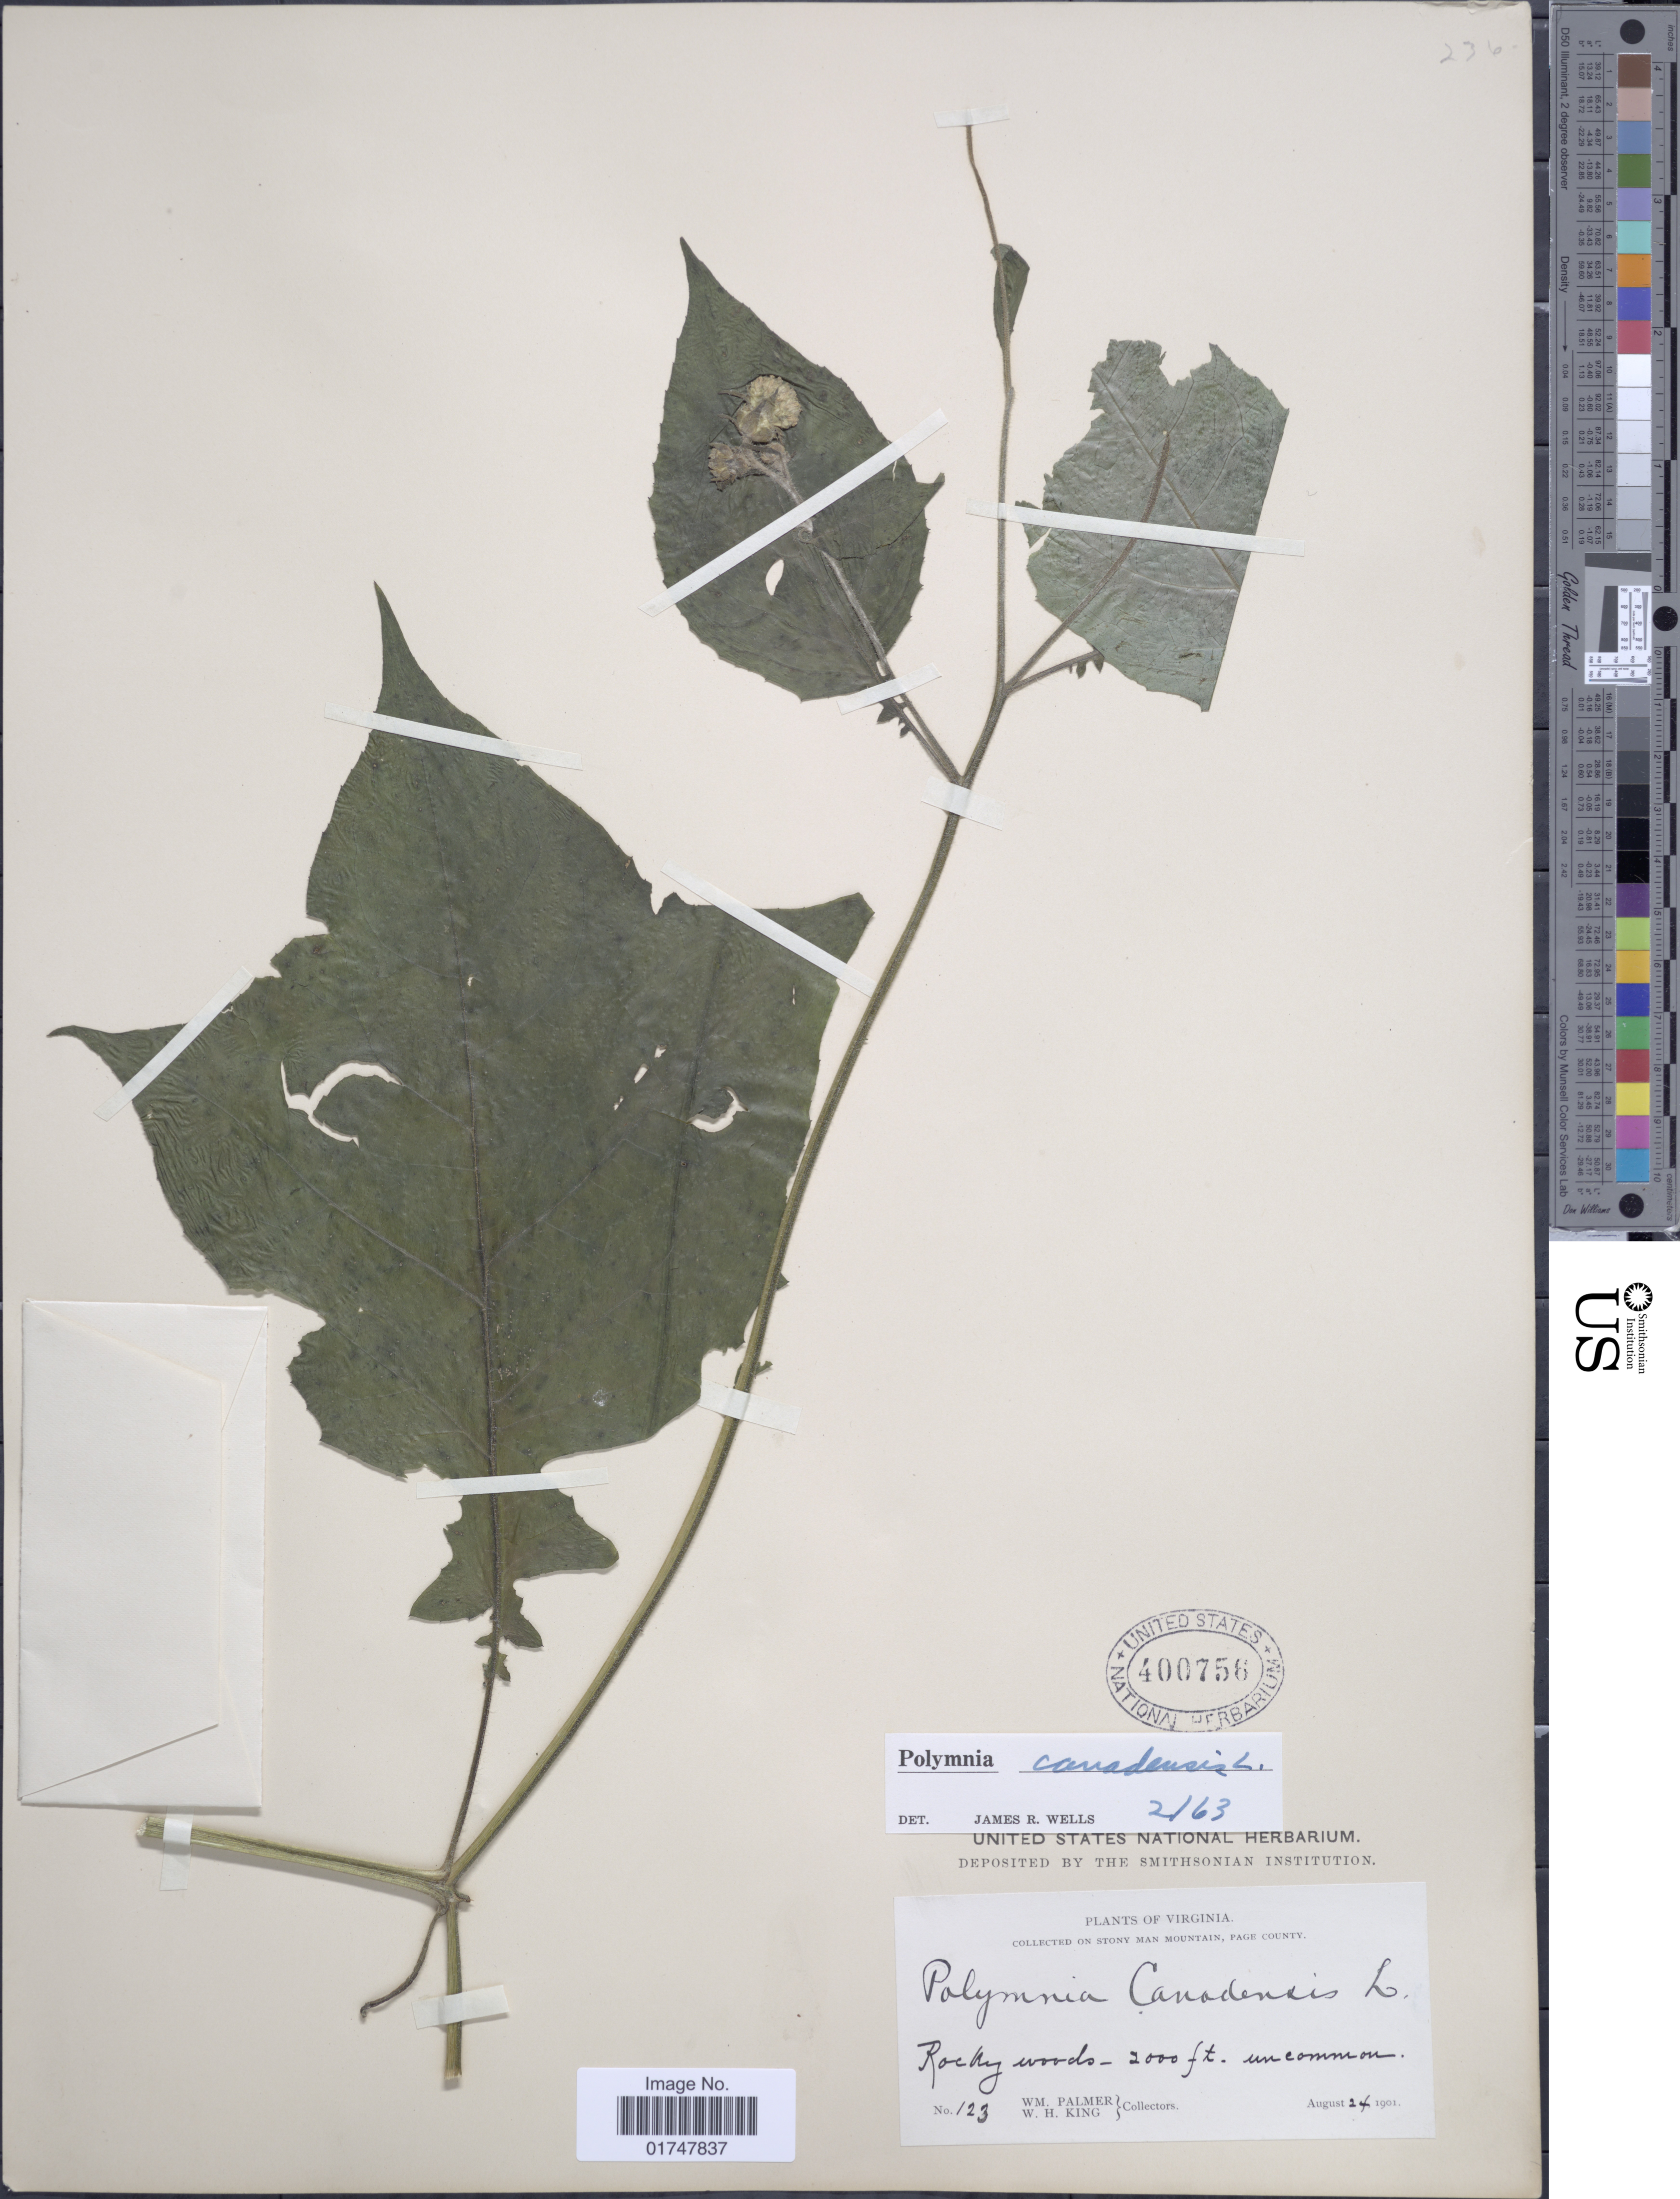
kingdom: Plantae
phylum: Tracheophyta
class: Magnoliopsida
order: Asterales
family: Asteraceae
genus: Polymnia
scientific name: Polymnia canadensis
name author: L.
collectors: W. Palmer & W. H. King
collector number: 123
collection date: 1901-08-24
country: United States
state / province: Virginia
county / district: Page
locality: Stony man Mountain, Page County, rocky woods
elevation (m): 610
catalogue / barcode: US 400756